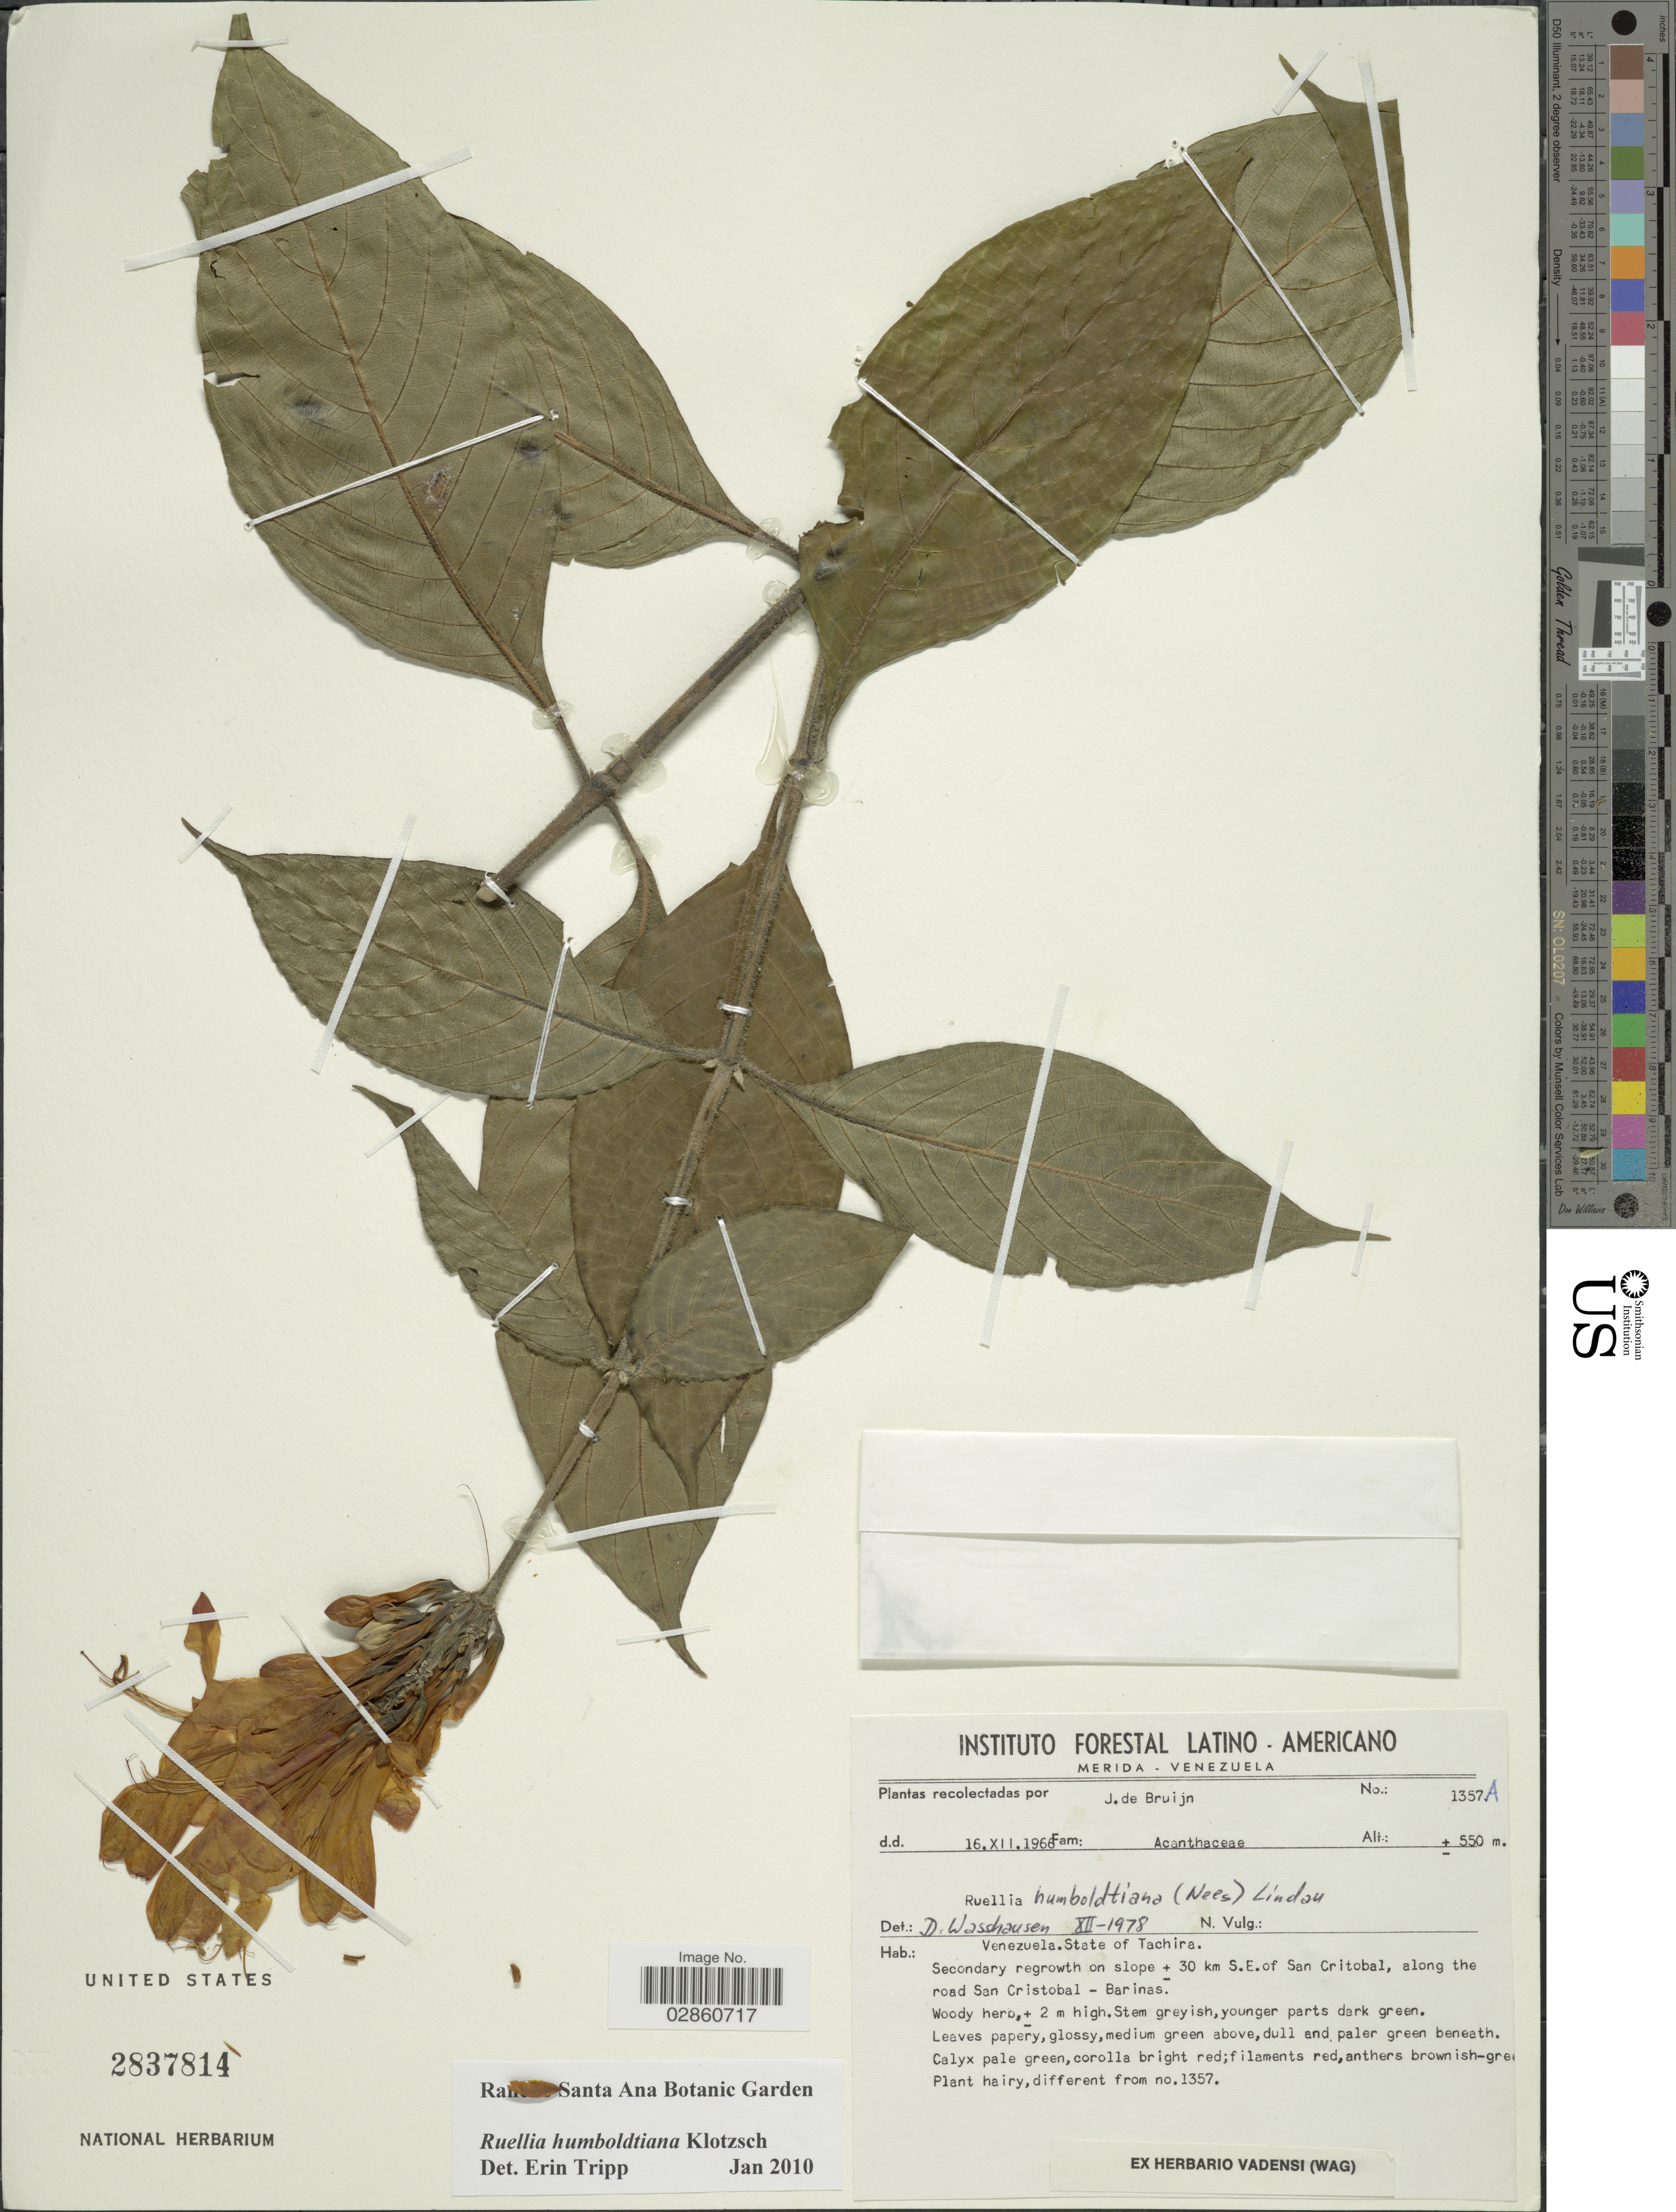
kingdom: Plantae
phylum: Tracheophyta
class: Magnoliopsida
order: Lamiales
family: Acanthaceae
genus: Ruellia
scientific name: Ruellia humboldtiana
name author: (Nees) Lindau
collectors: J. Bruijn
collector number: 1357A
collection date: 1966-12-16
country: Venezuela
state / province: Tachira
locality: State of Tachira. Secondary regrowth on slope ± 30 km S.E. of San Critobal, along the road San Cristobal-Barinas.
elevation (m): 550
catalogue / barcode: US 2837814